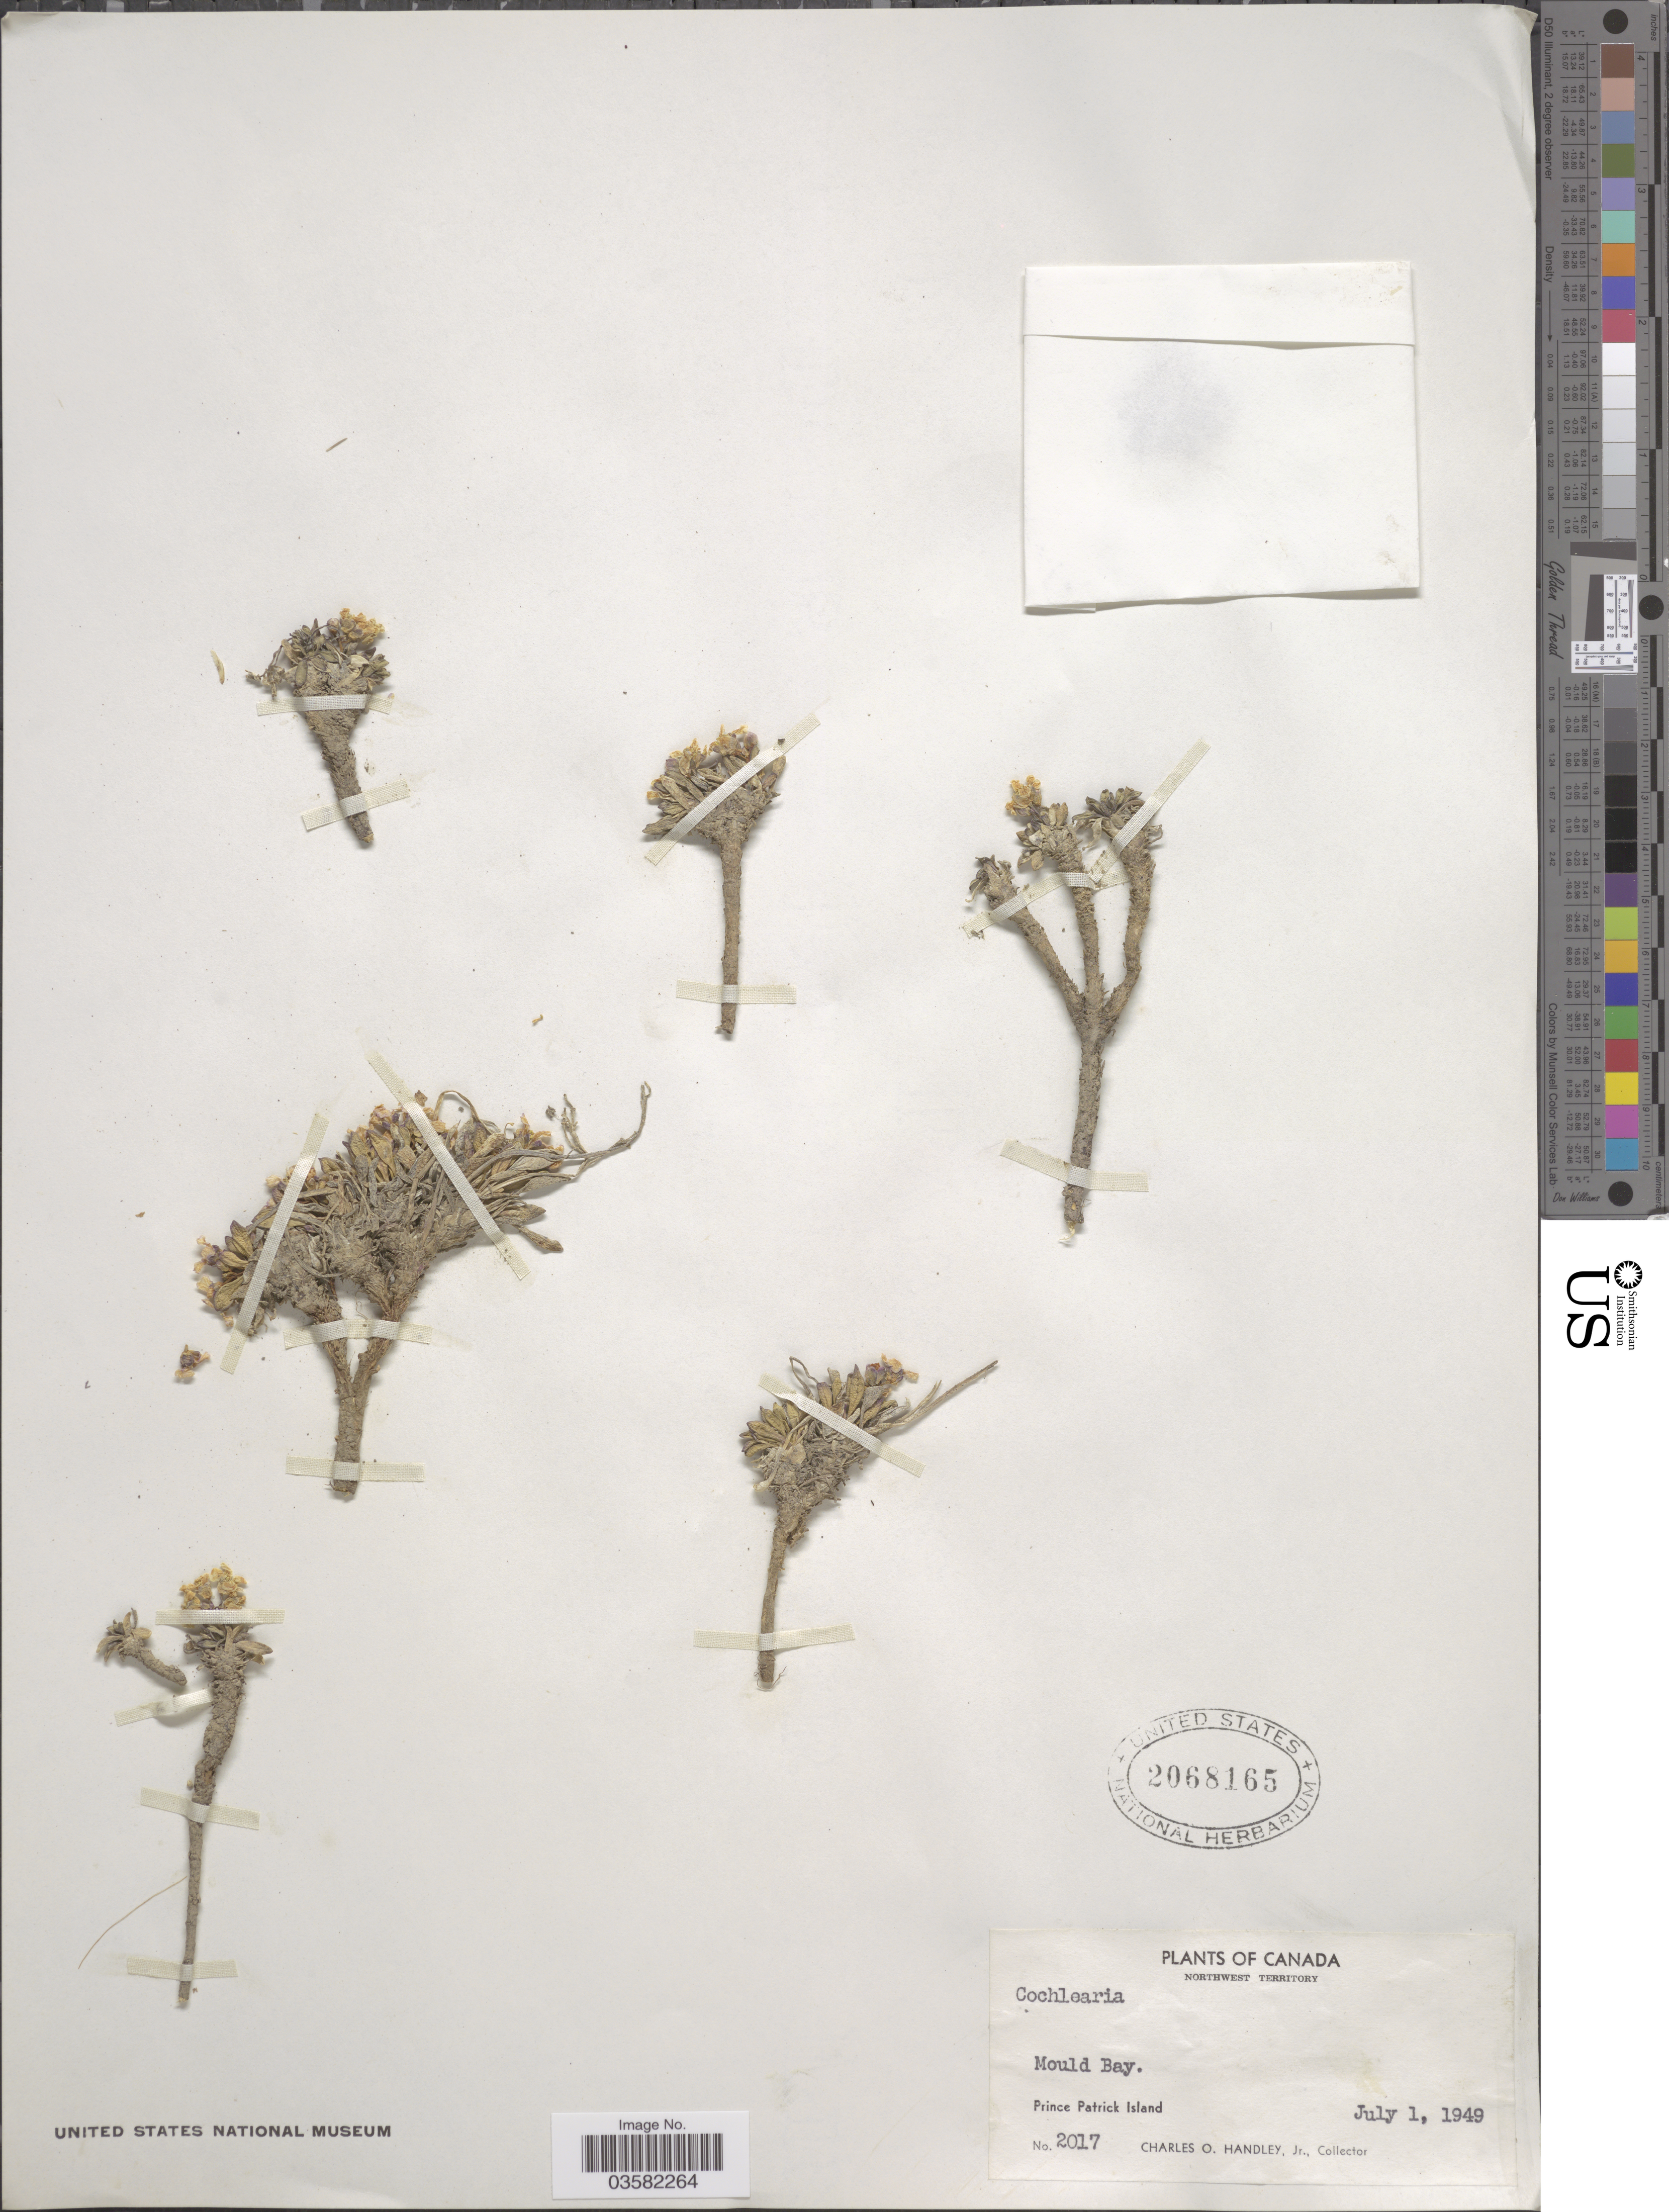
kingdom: Plantae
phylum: Tracheophyta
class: Magnoliopsida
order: Brassicales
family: Brassicaceae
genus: Cochlearia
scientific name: Cochlearia sp.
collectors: C. Handley Jr.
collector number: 2017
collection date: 1949-07-01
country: Canada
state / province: Northwest Territories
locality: Northwest Territory. Mould Bay. Prince Patrick Island.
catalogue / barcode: US 2068165